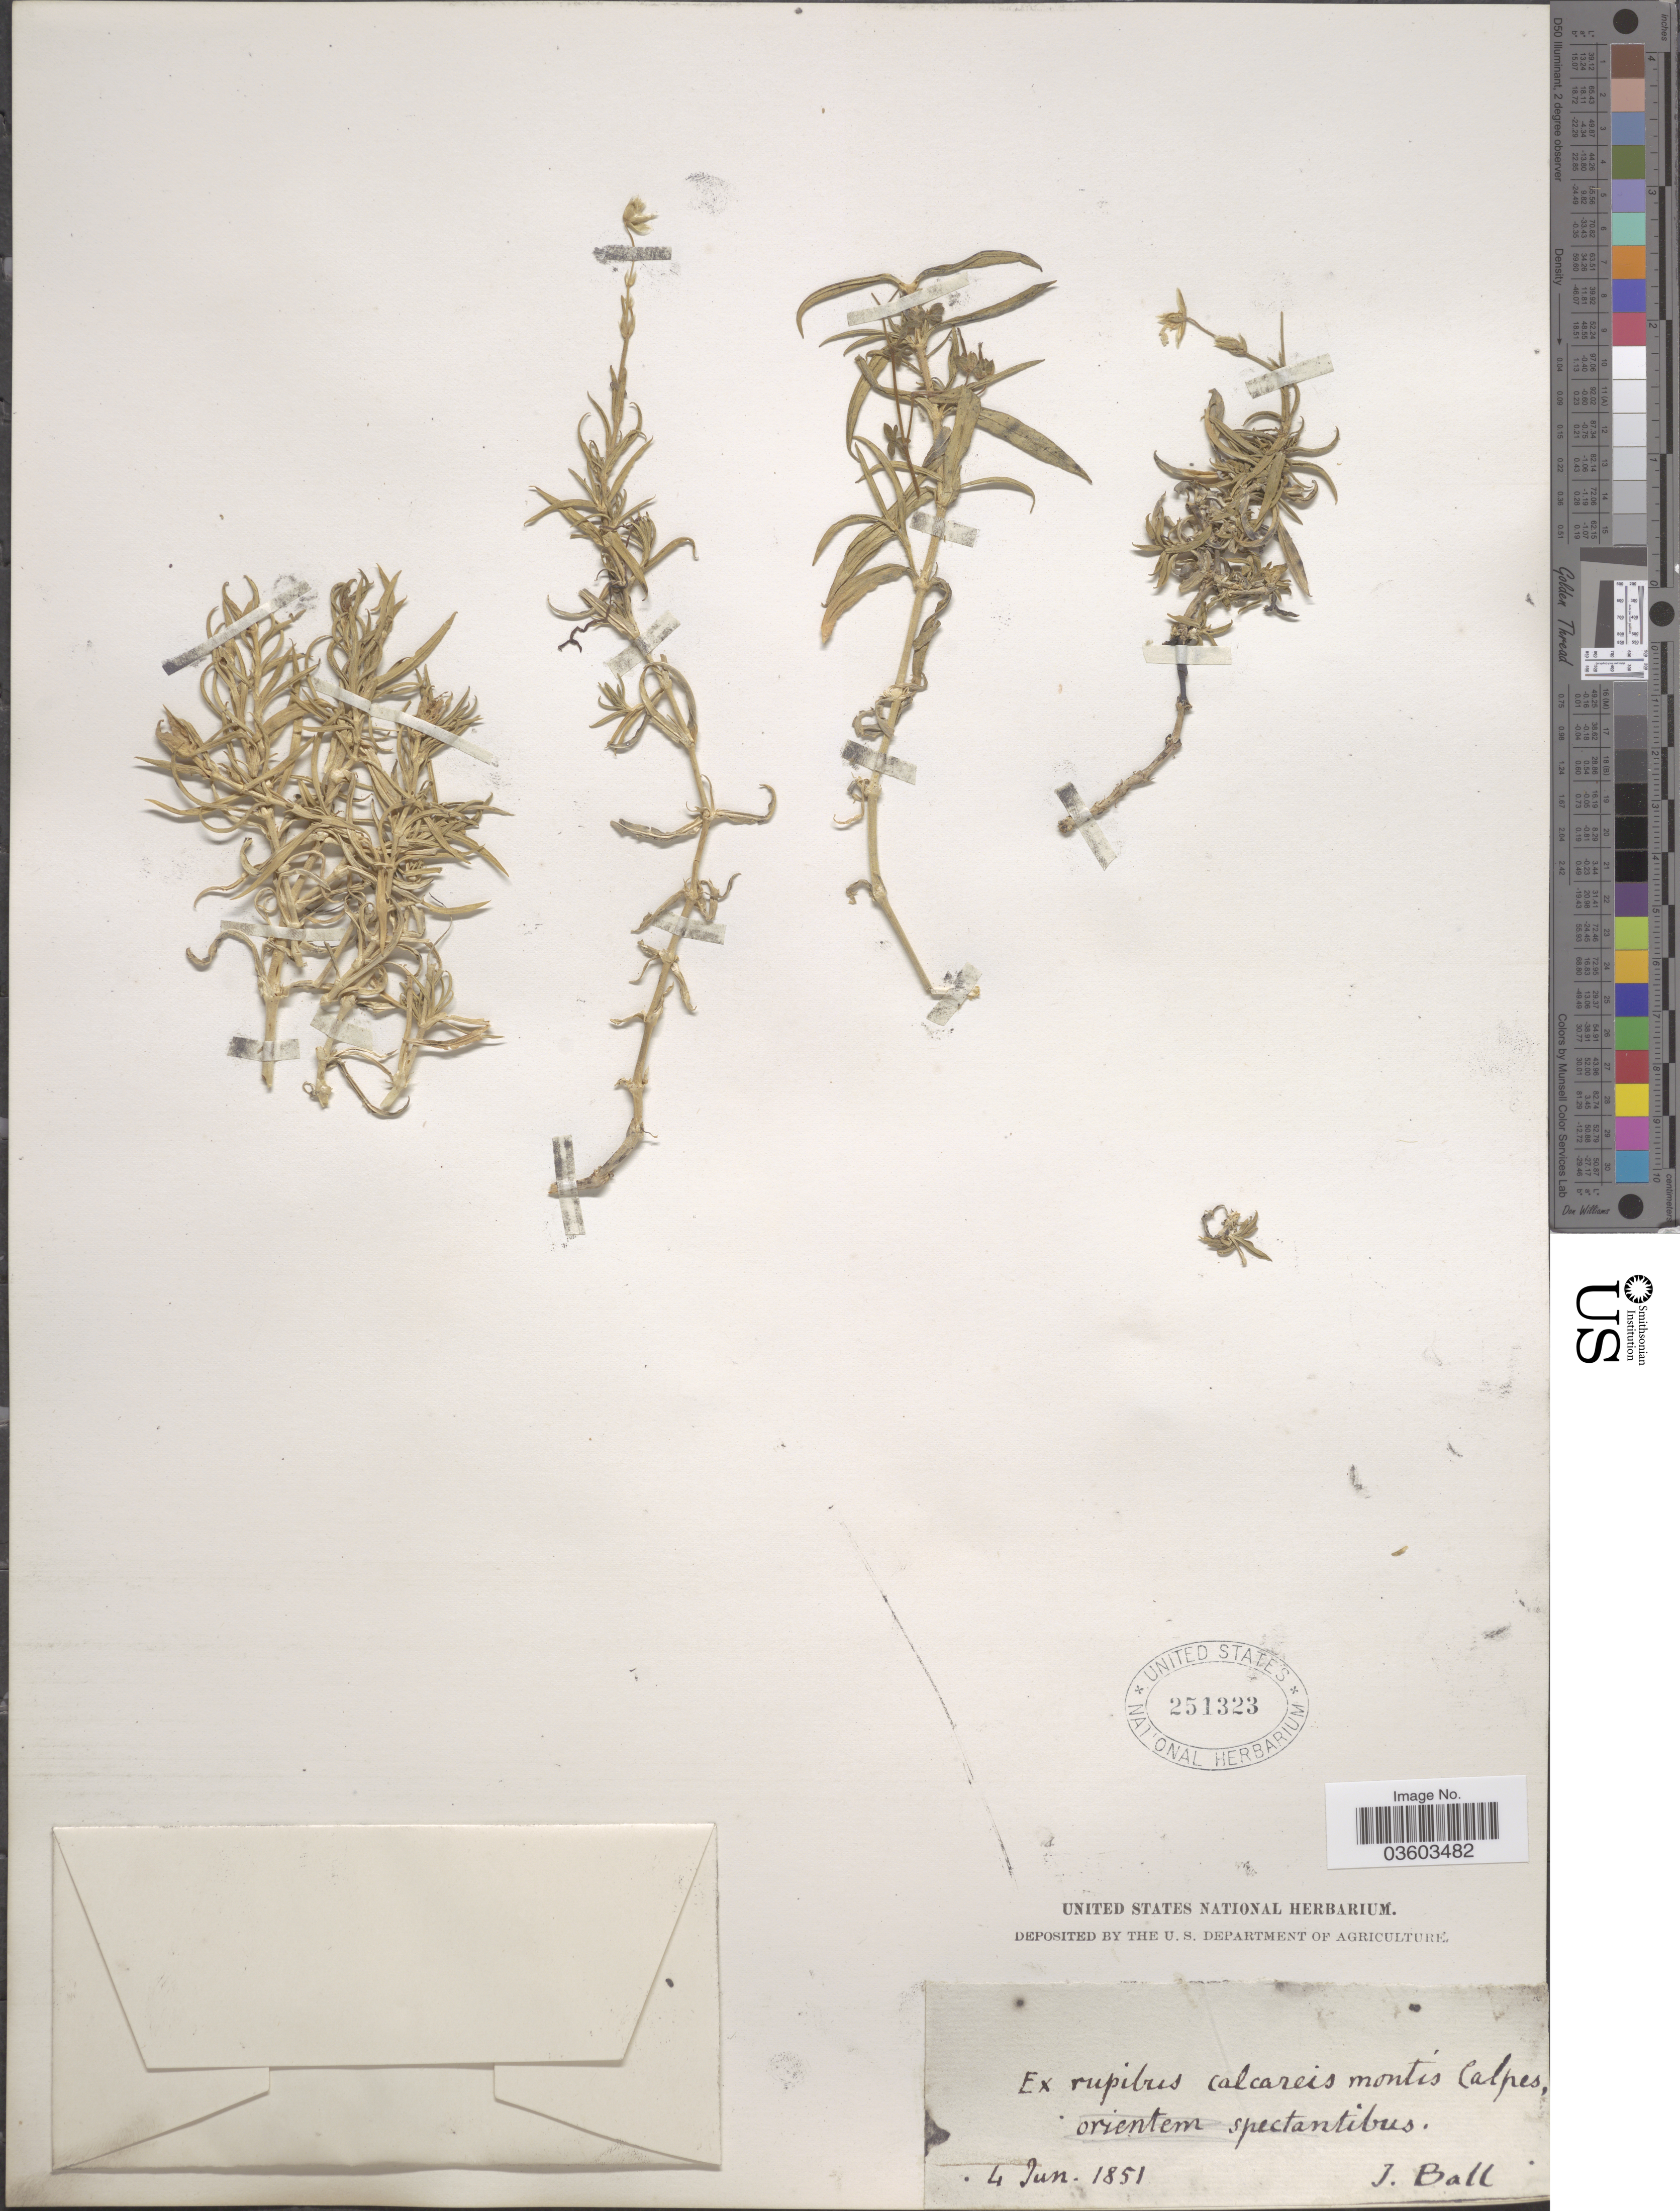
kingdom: Plantae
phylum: Tracheophyta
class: Magnoliopsida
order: Caryophyllales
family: Caryophyllaceae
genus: Cerastium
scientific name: Cerastium sp.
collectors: J. Ball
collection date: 1851-06-04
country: Gibraltar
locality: Ex rupibus calcareis montis Calpes.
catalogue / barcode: US 251323